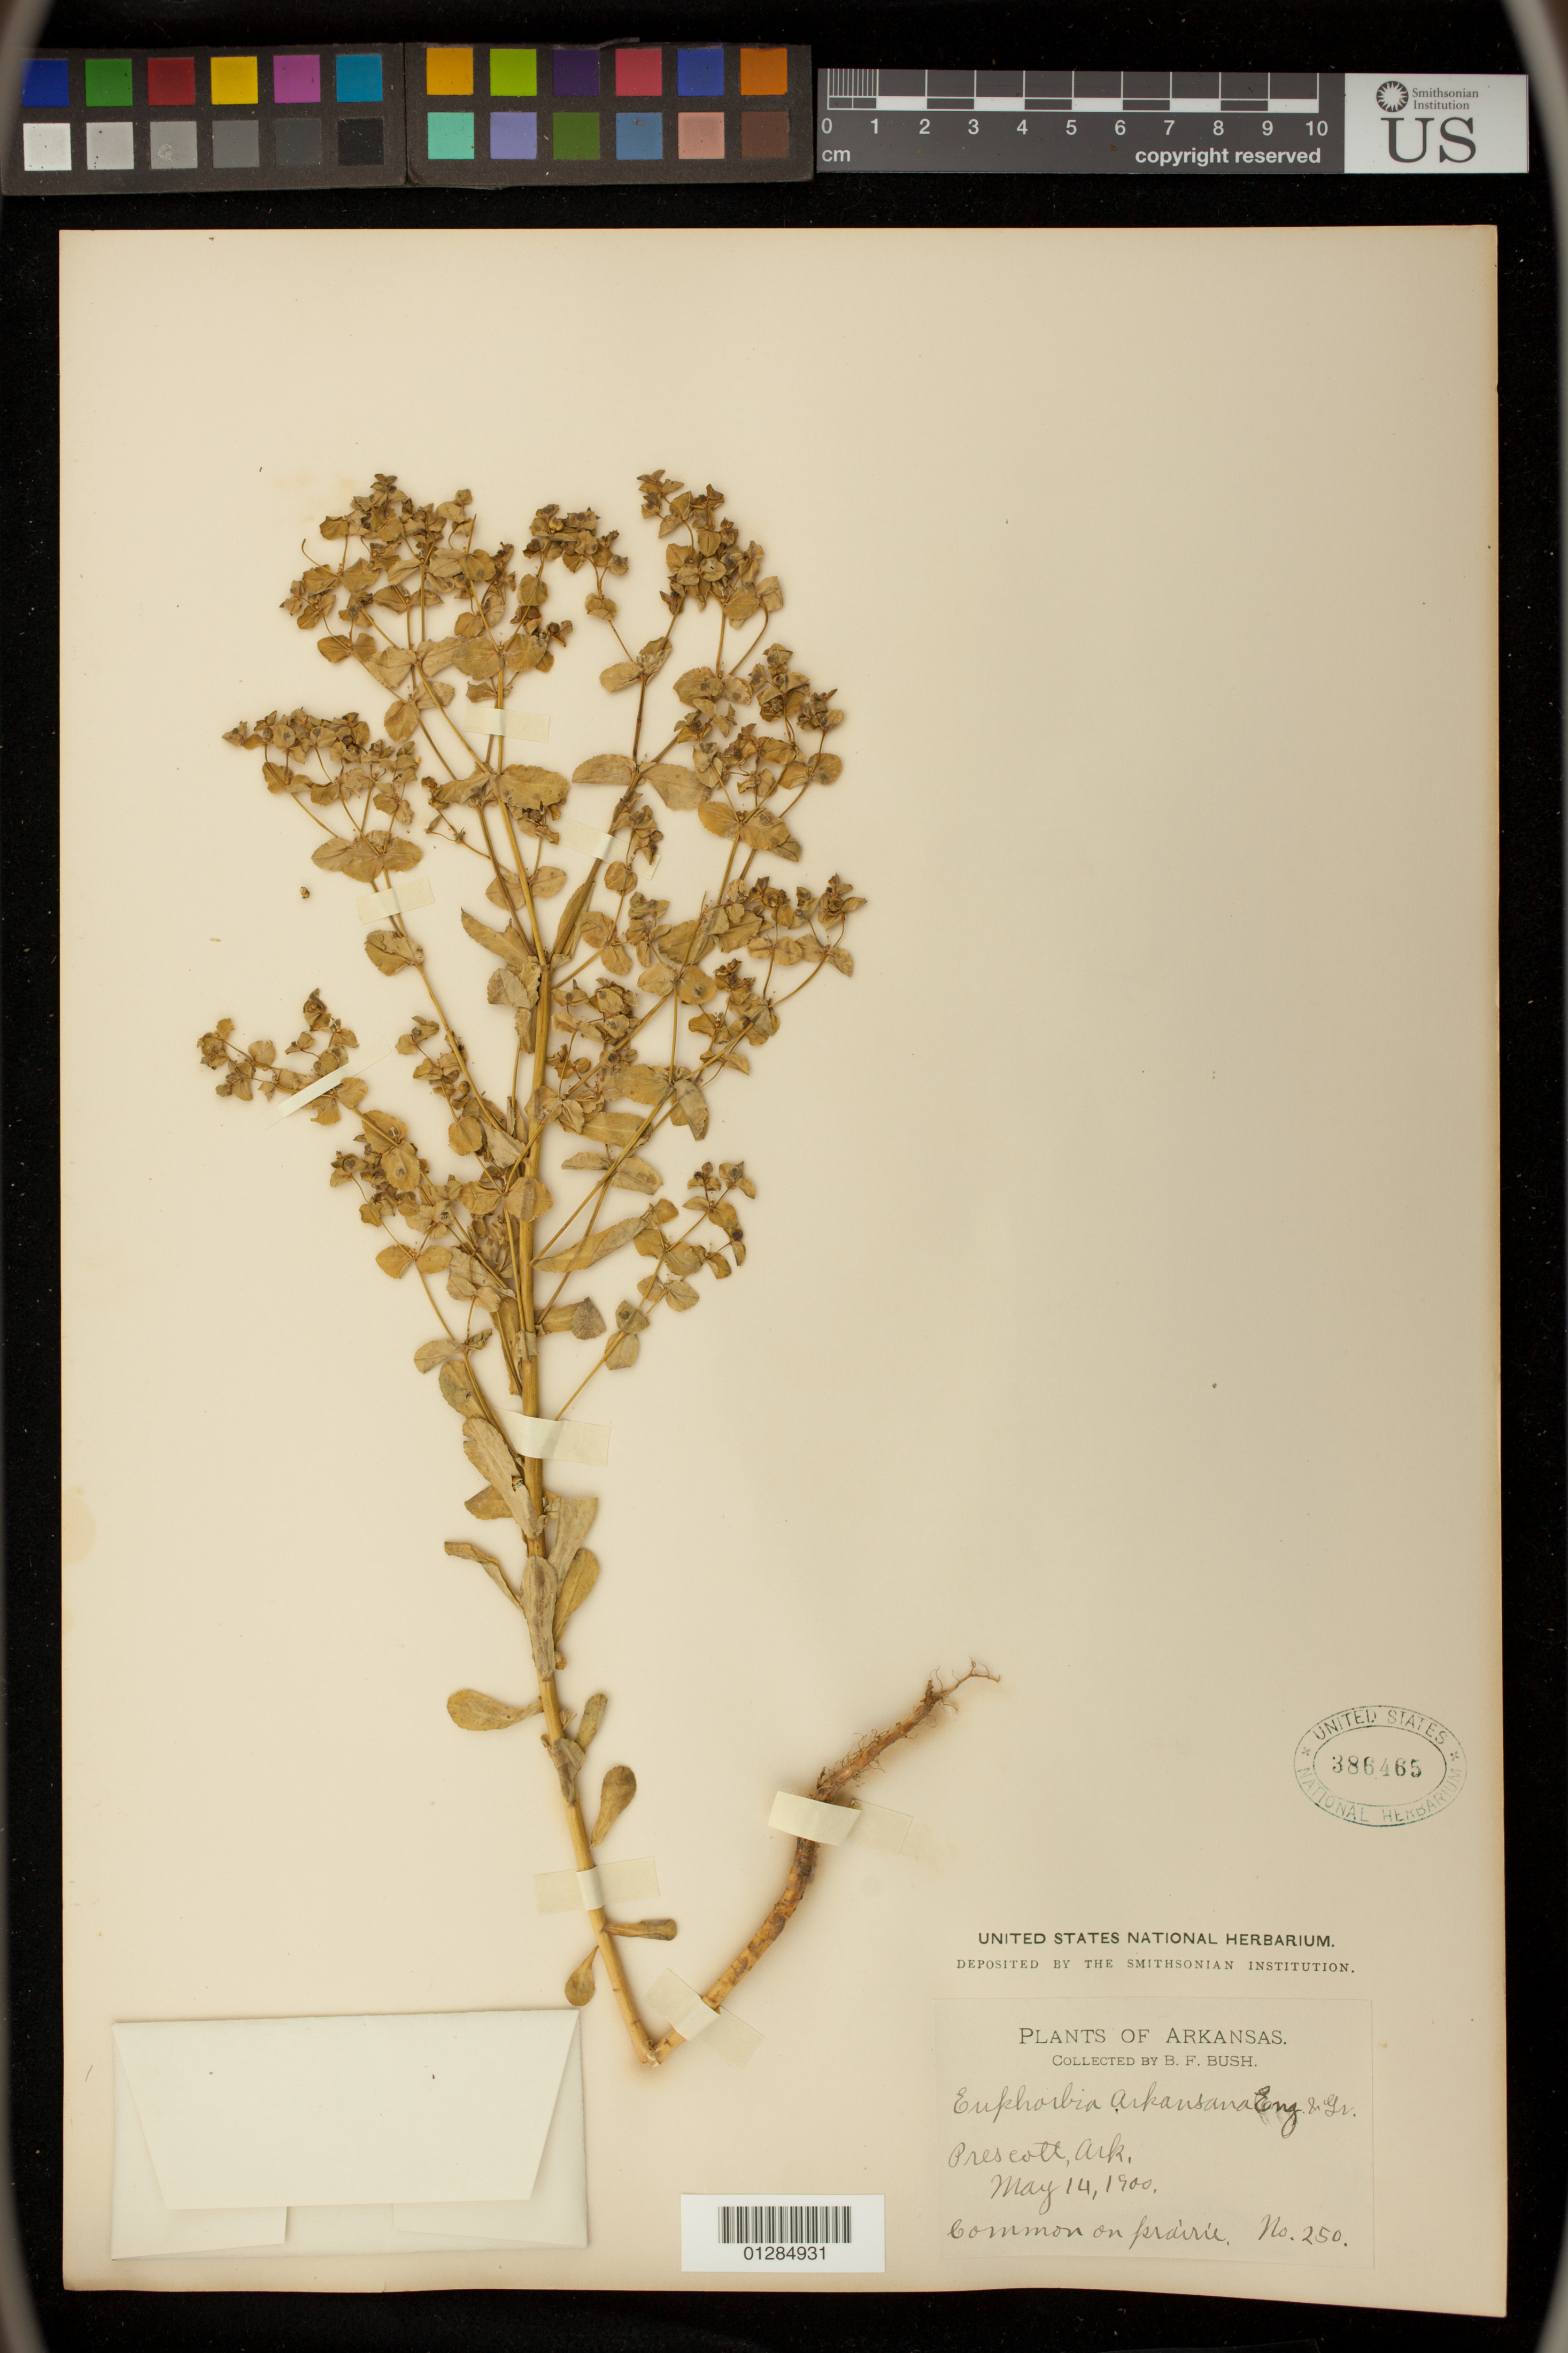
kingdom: Plantae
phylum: Tracheophyta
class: Magnoliopsida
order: Malpighiales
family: Euphorbiaceae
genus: Euphorbia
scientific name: Euphorbia spathulata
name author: Lam.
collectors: B. F. Bush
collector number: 250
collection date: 1900-05-14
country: United States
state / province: Arkansas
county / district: Nevada County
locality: Prescott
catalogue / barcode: US 386465